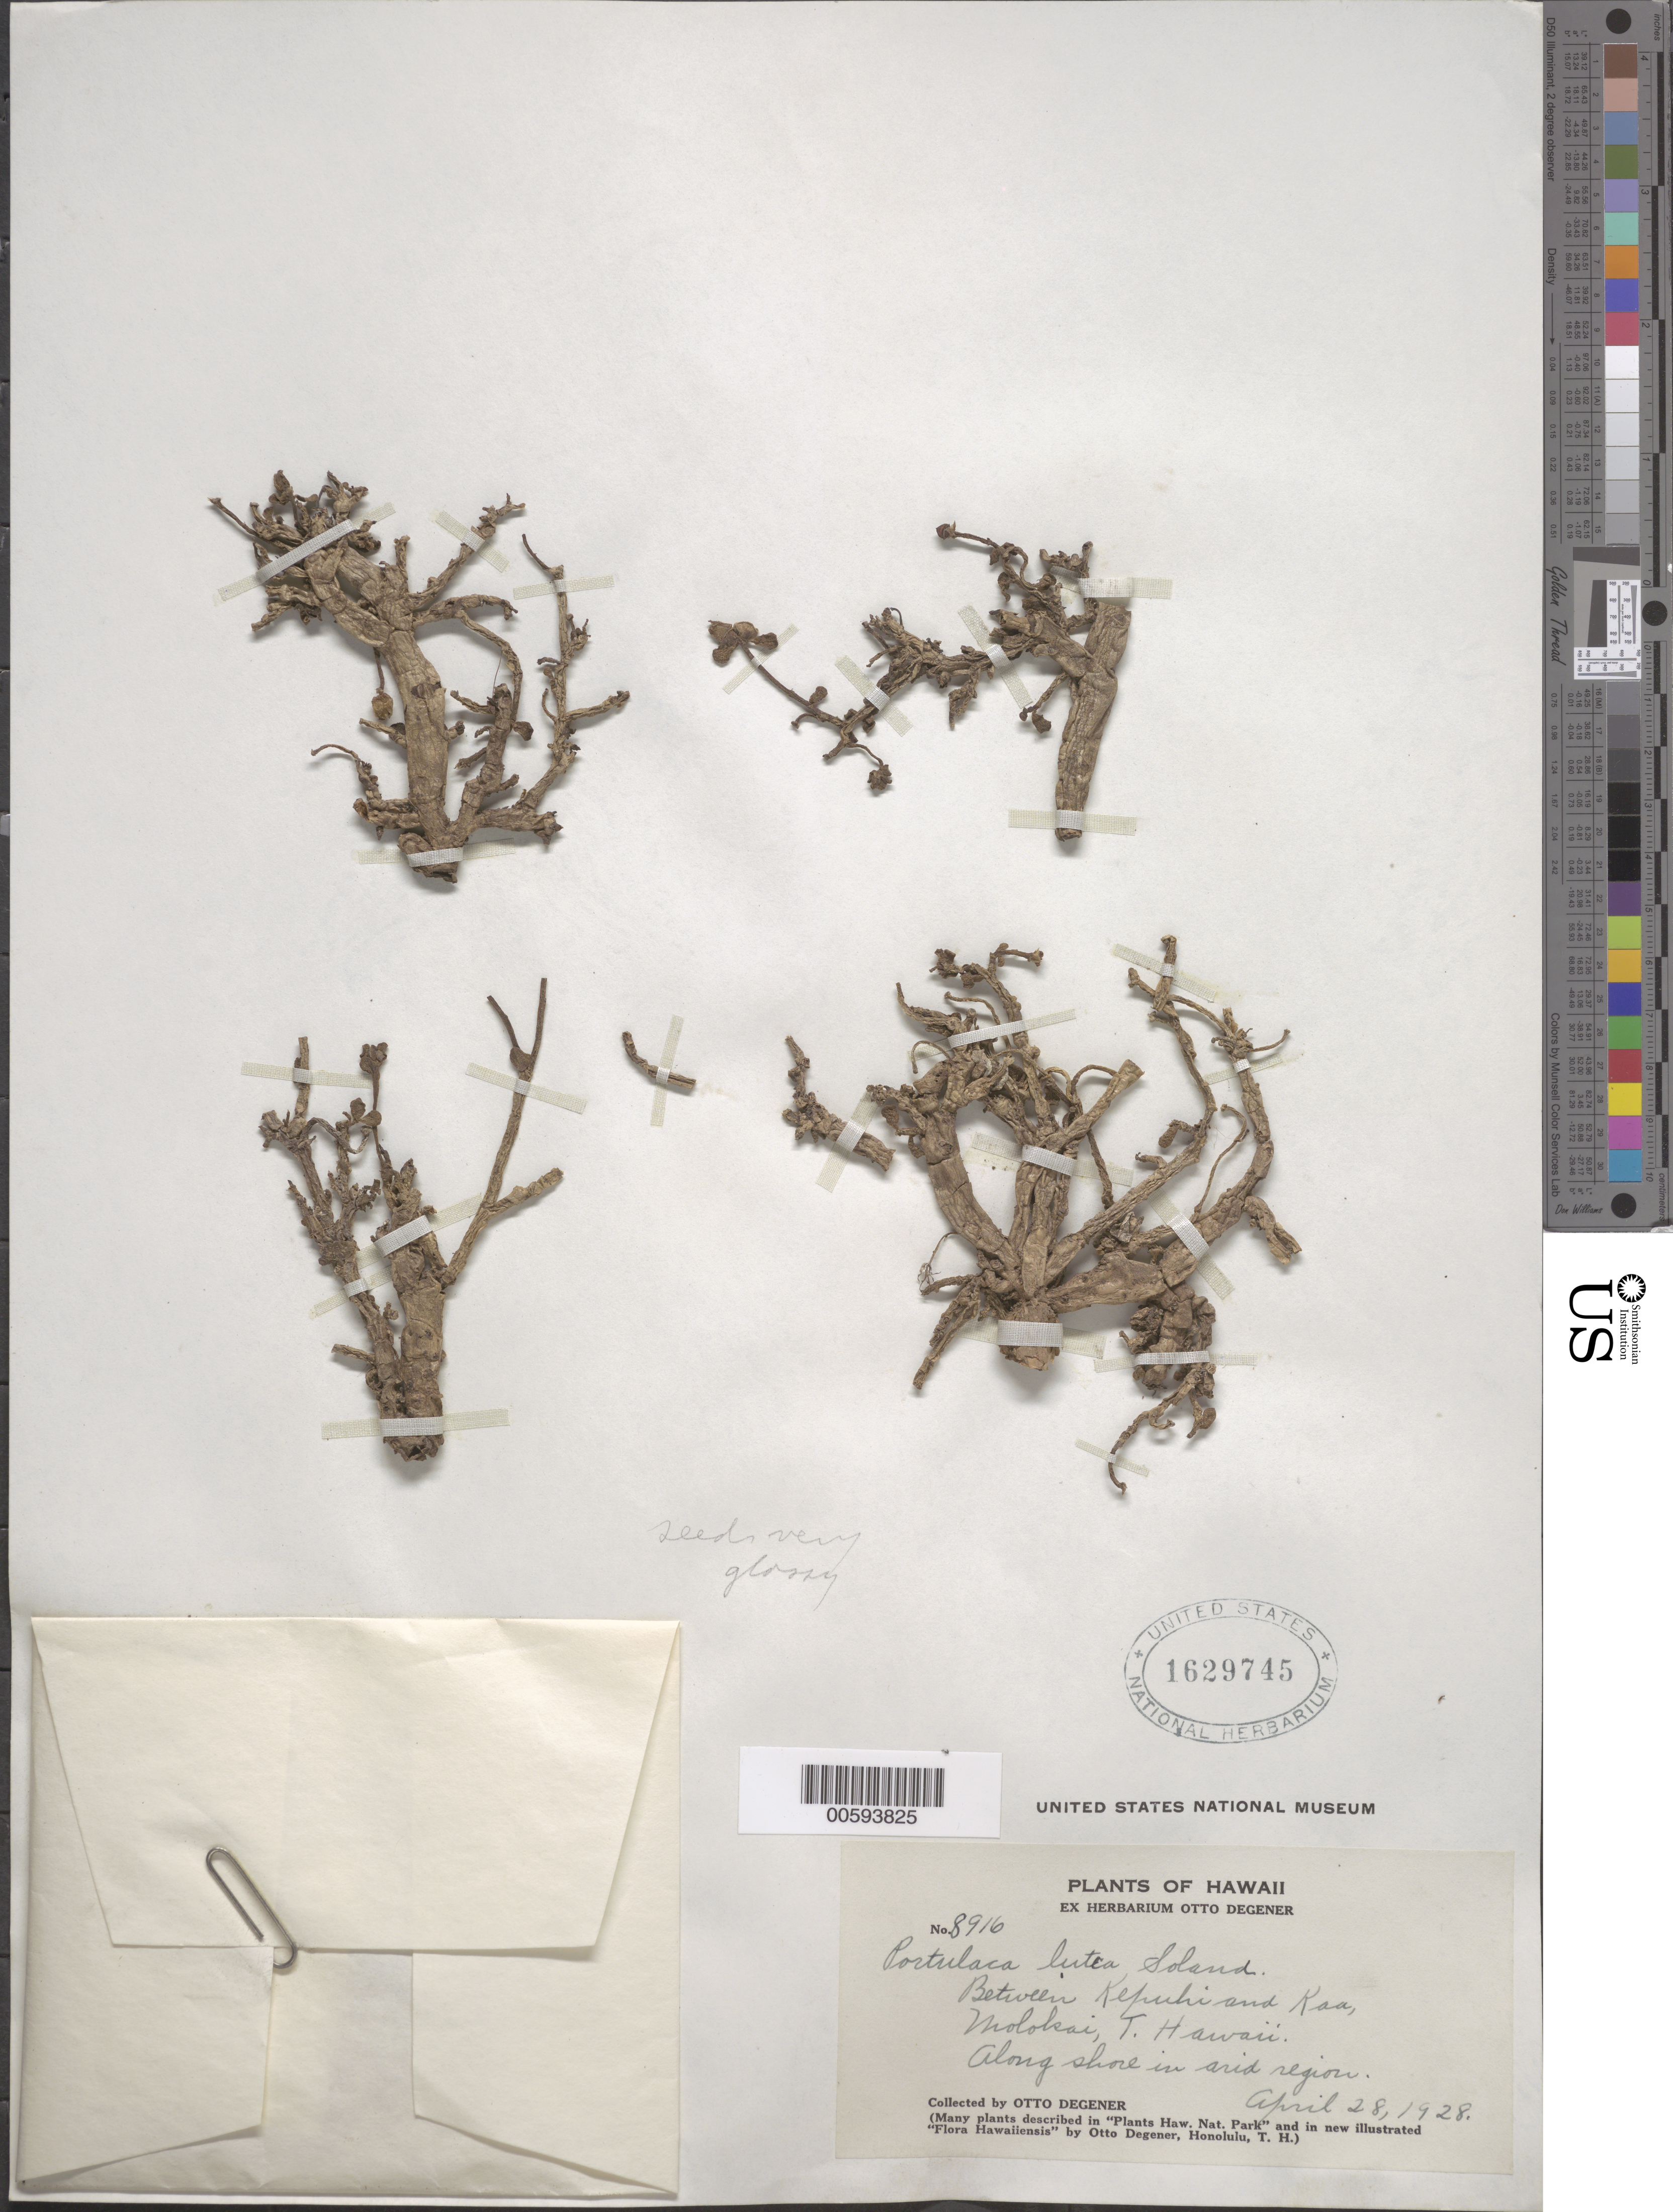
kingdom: Plantae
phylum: Tracheophyta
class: Magnoliopsida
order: Caryophyllales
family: Portulacaceae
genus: Portulaca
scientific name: Portulaca lutea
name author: Sol. ex G. Forst.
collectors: O. Degener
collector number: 8916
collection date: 1928-04-28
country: United States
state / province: Hawaii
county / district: Maui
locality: Between Kepuki and Kaa, Molokai, T. Hawaii. Along shore in arid region.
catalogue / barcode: US 1629745